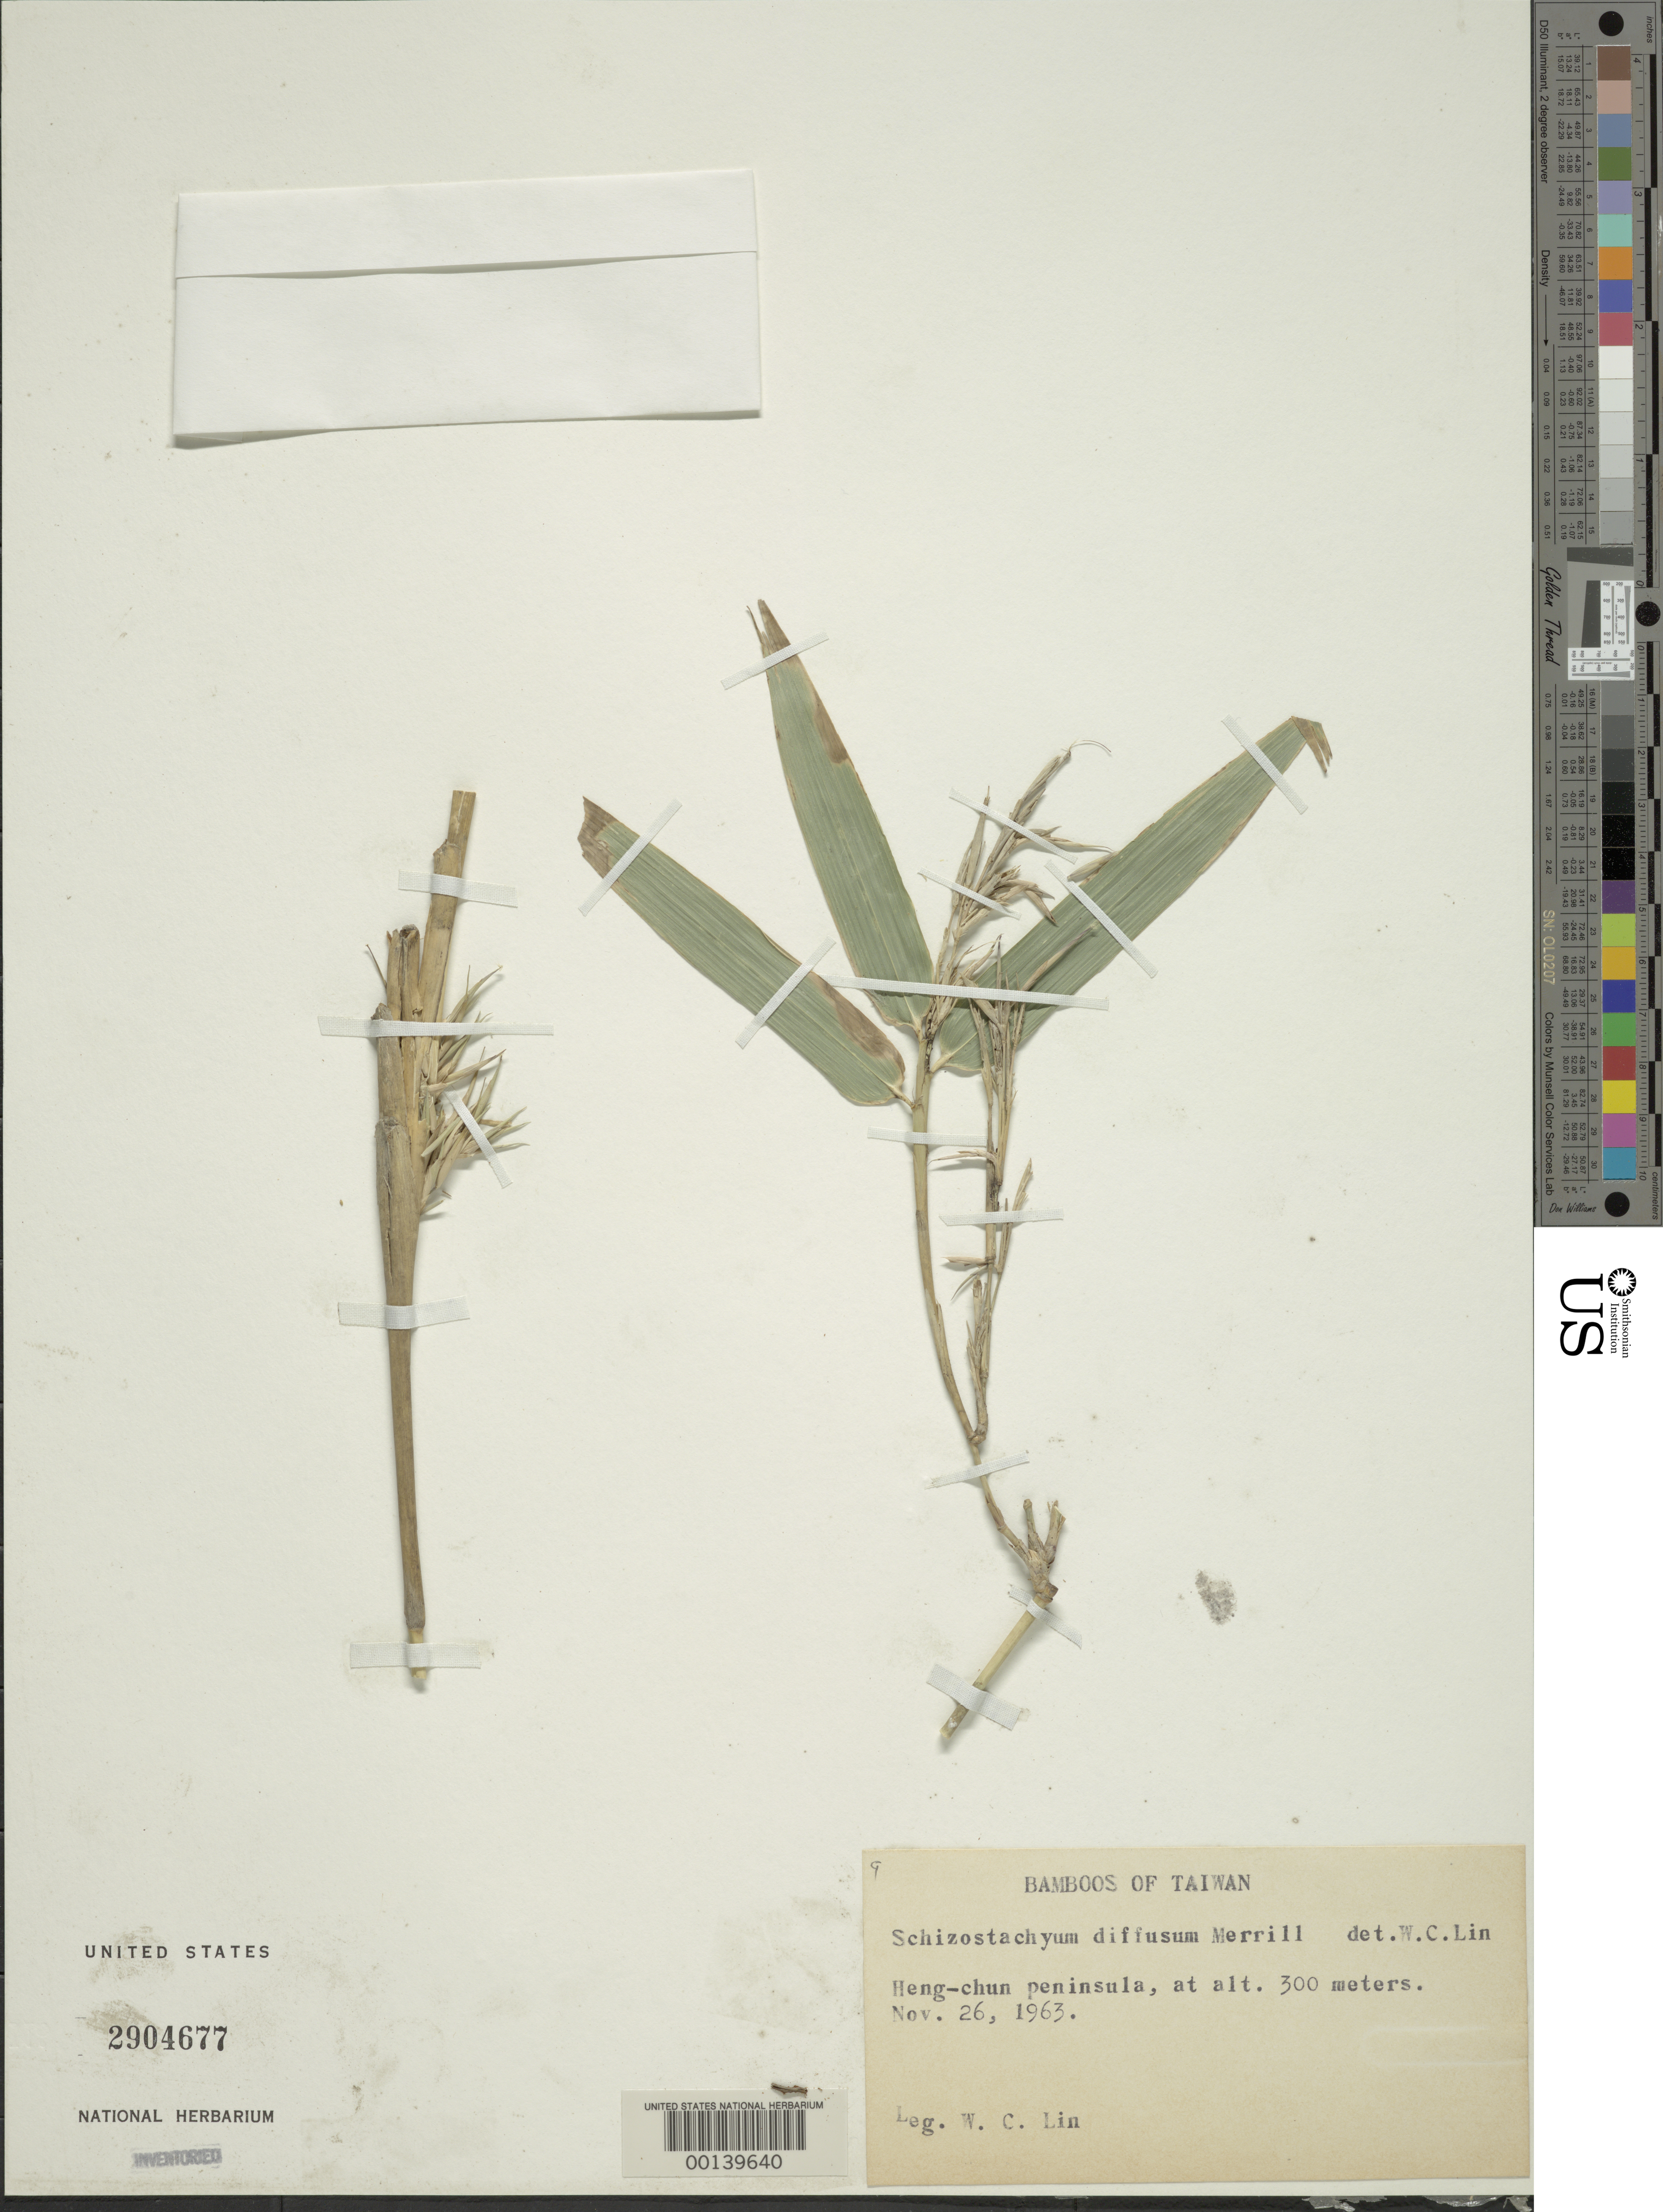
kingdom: Plantae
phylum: Tracheophyta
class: Liliopsida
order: Poales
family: Poaceae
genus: Schizostachyum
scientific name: Schizostachyum diffusum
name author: (Blanco) Merr.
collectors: W. Lin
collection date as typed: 26 Nov 1963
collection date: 1963-11-26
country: Taiwan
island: Taiwan [Formosa]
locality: Heng-chun peninsula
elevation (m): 300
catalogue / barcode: US 2904677